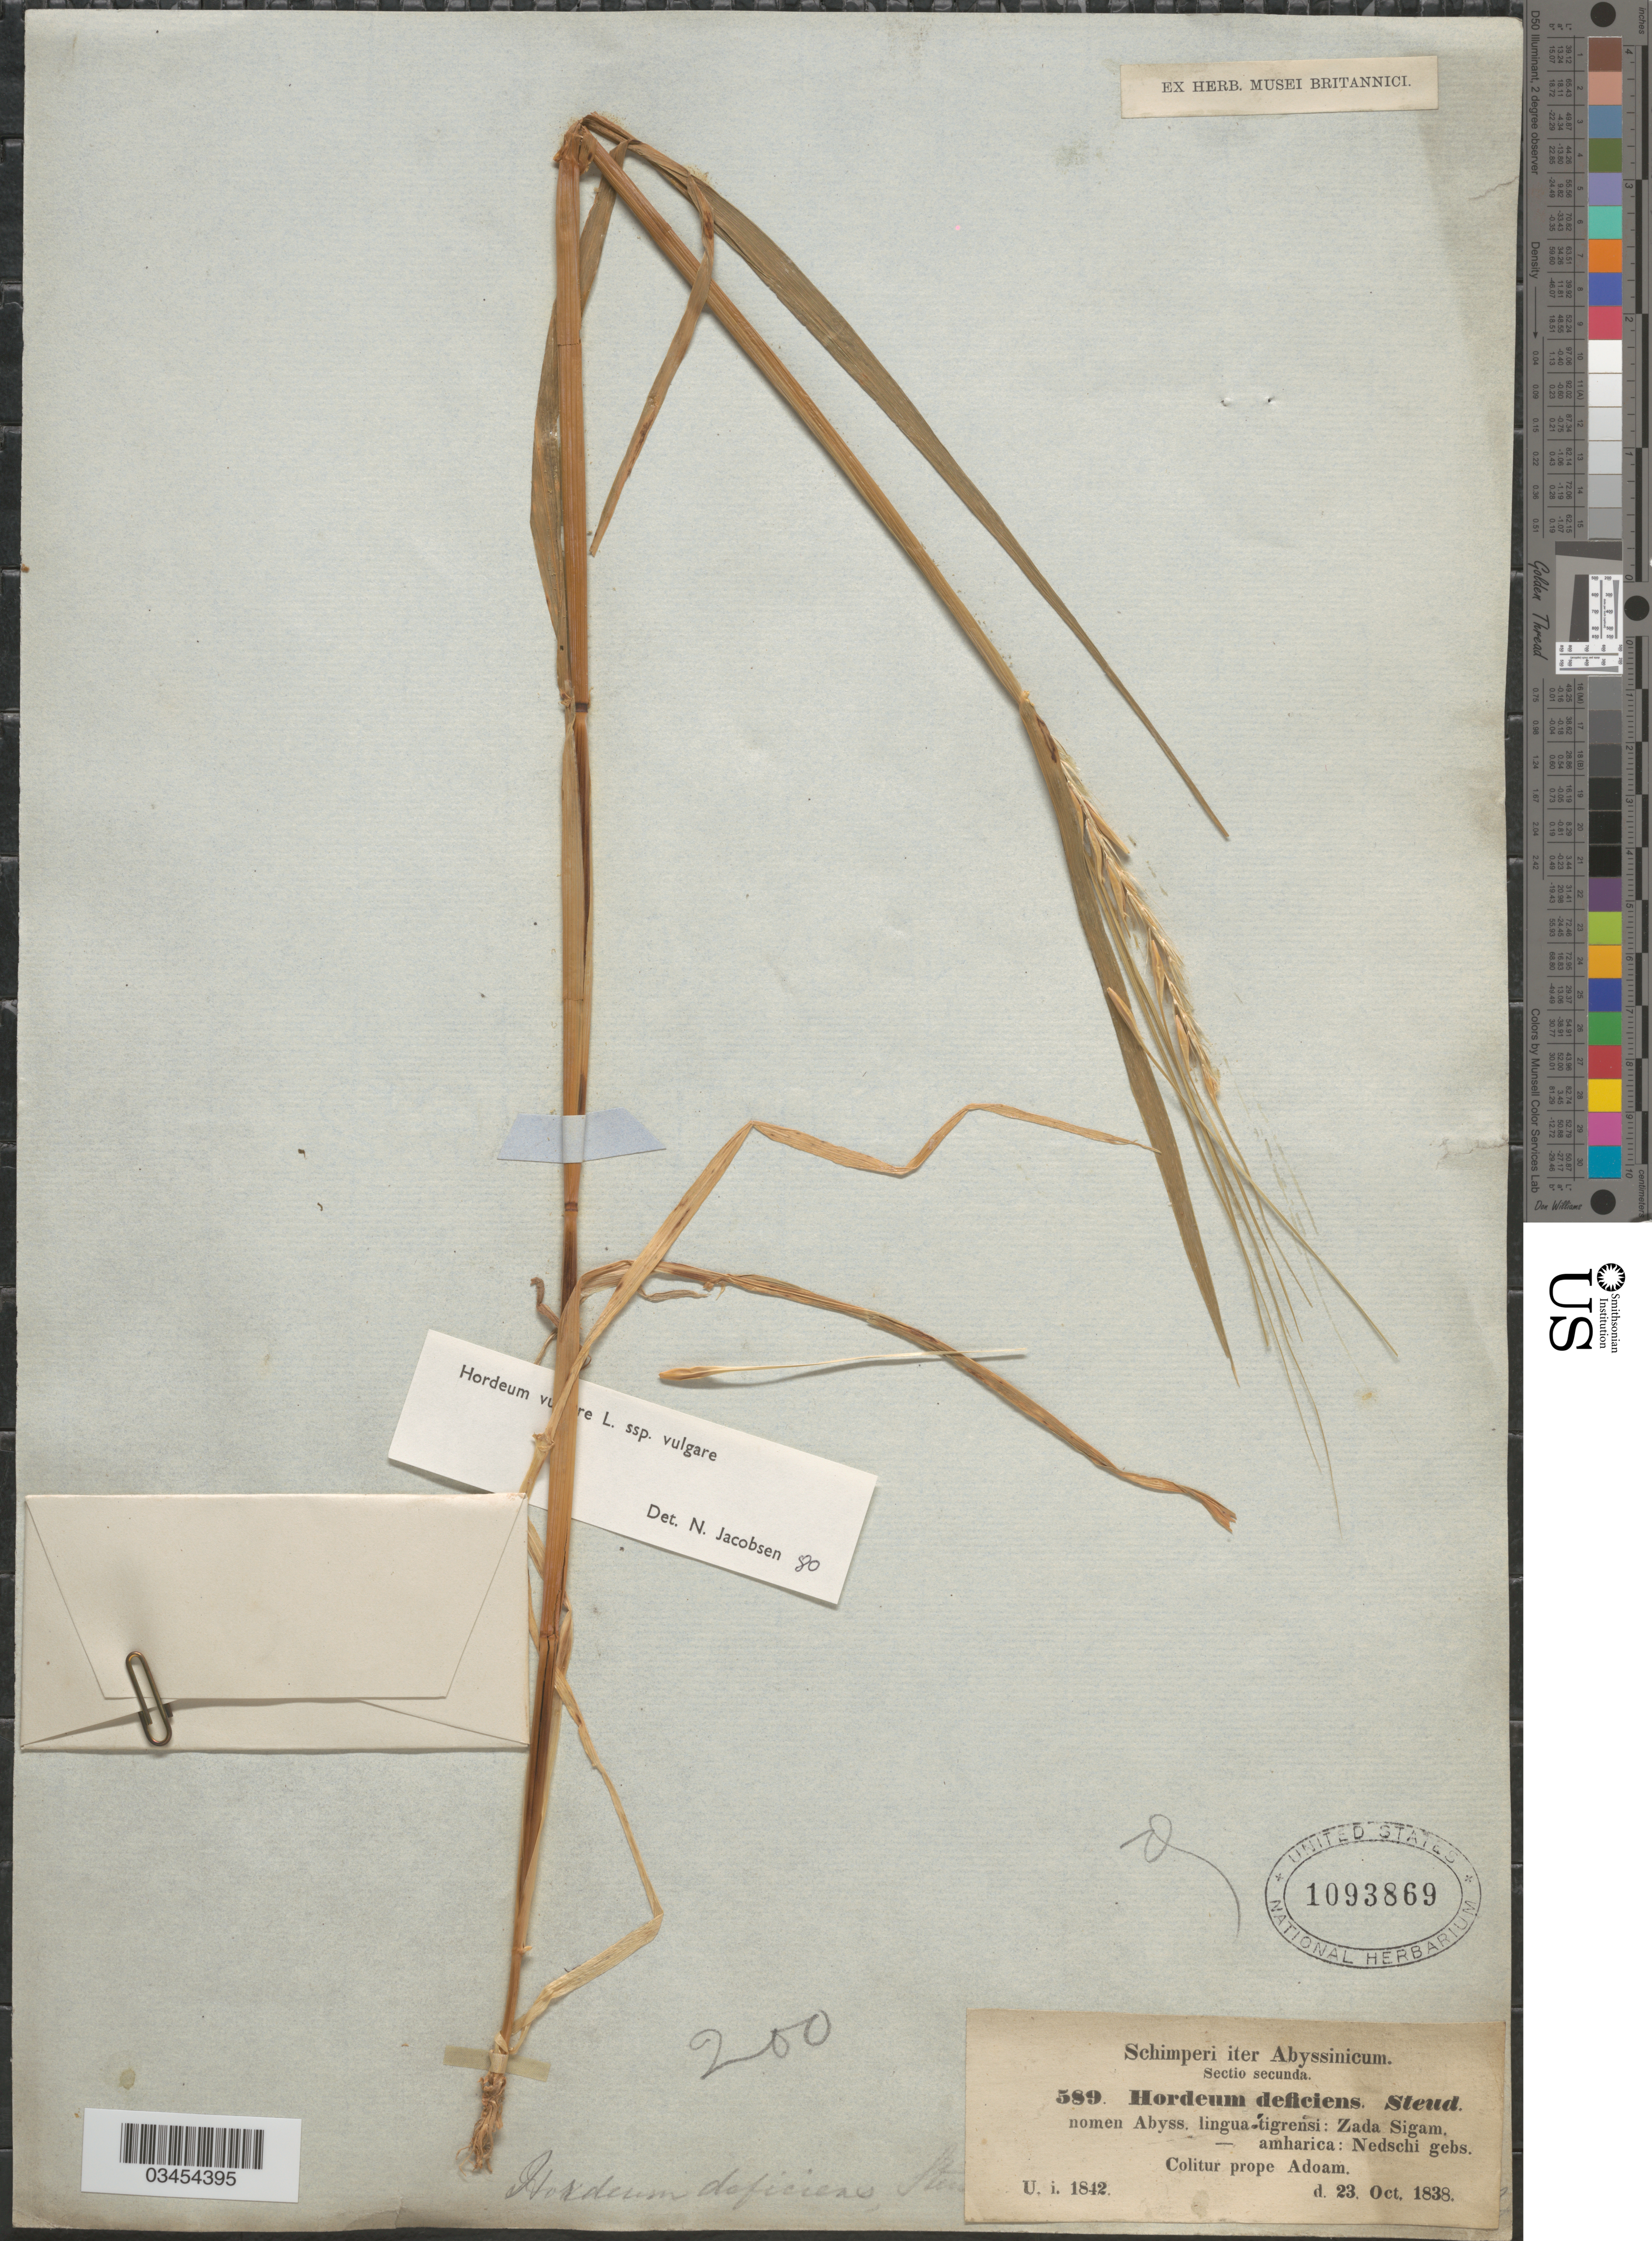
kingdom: Plantae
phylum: Tracheophyta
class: Liliopsida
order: Poales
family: Poaceae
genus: Hordeum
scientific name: Hordeum vulgare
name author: L.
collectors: -. Schimper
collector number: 589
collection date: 1838-10-23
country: Ethiopia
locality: Abyssinicum. Colitur prope Adoam.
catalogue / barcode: US 1093869